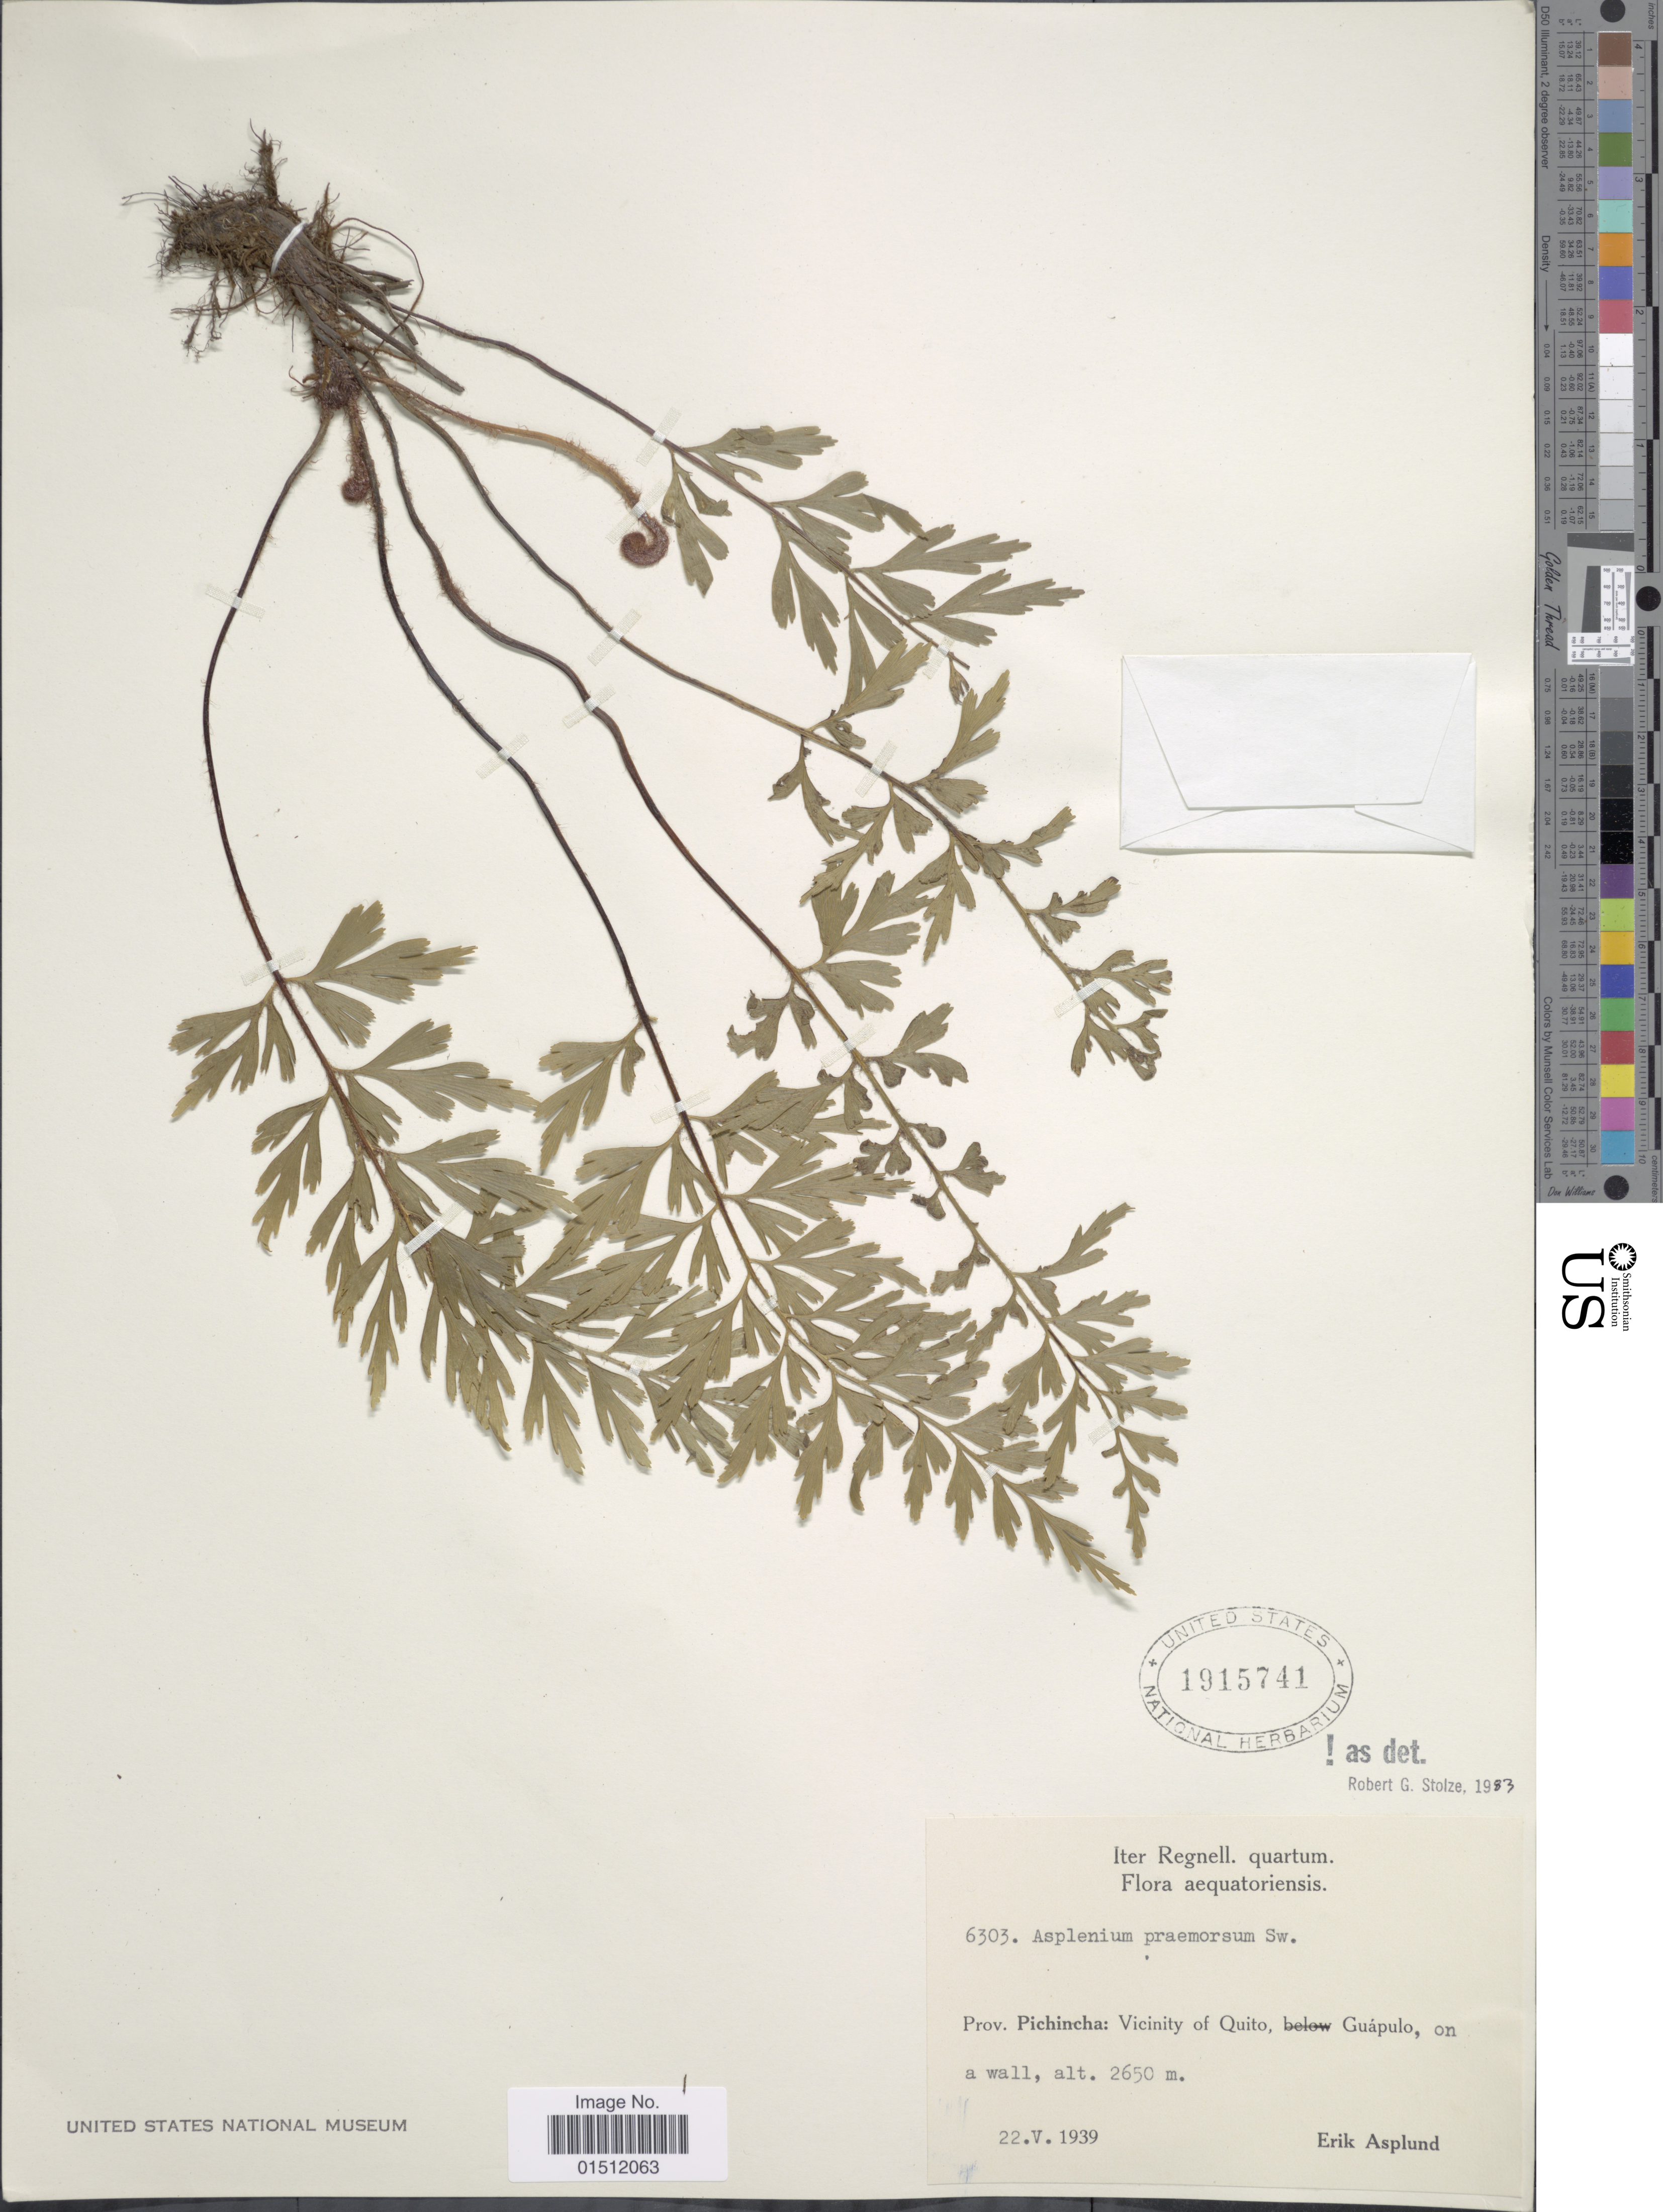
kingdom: Plantae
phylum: Tracheophyta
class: Polypodiopsida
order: Polypodiales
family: Aspleniaceae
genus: Asplenium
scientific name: Asplenium praemorsum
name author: Sw.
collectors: E. Asplund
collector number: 6303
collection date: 1939-05-22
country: Ecuador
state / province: Pichincha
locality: Flora Aequatoriensis. Prov. Pichincha:Vicinity of oQuito, Guapulo, on a wall.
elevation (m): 2650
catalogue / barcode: US 1915741